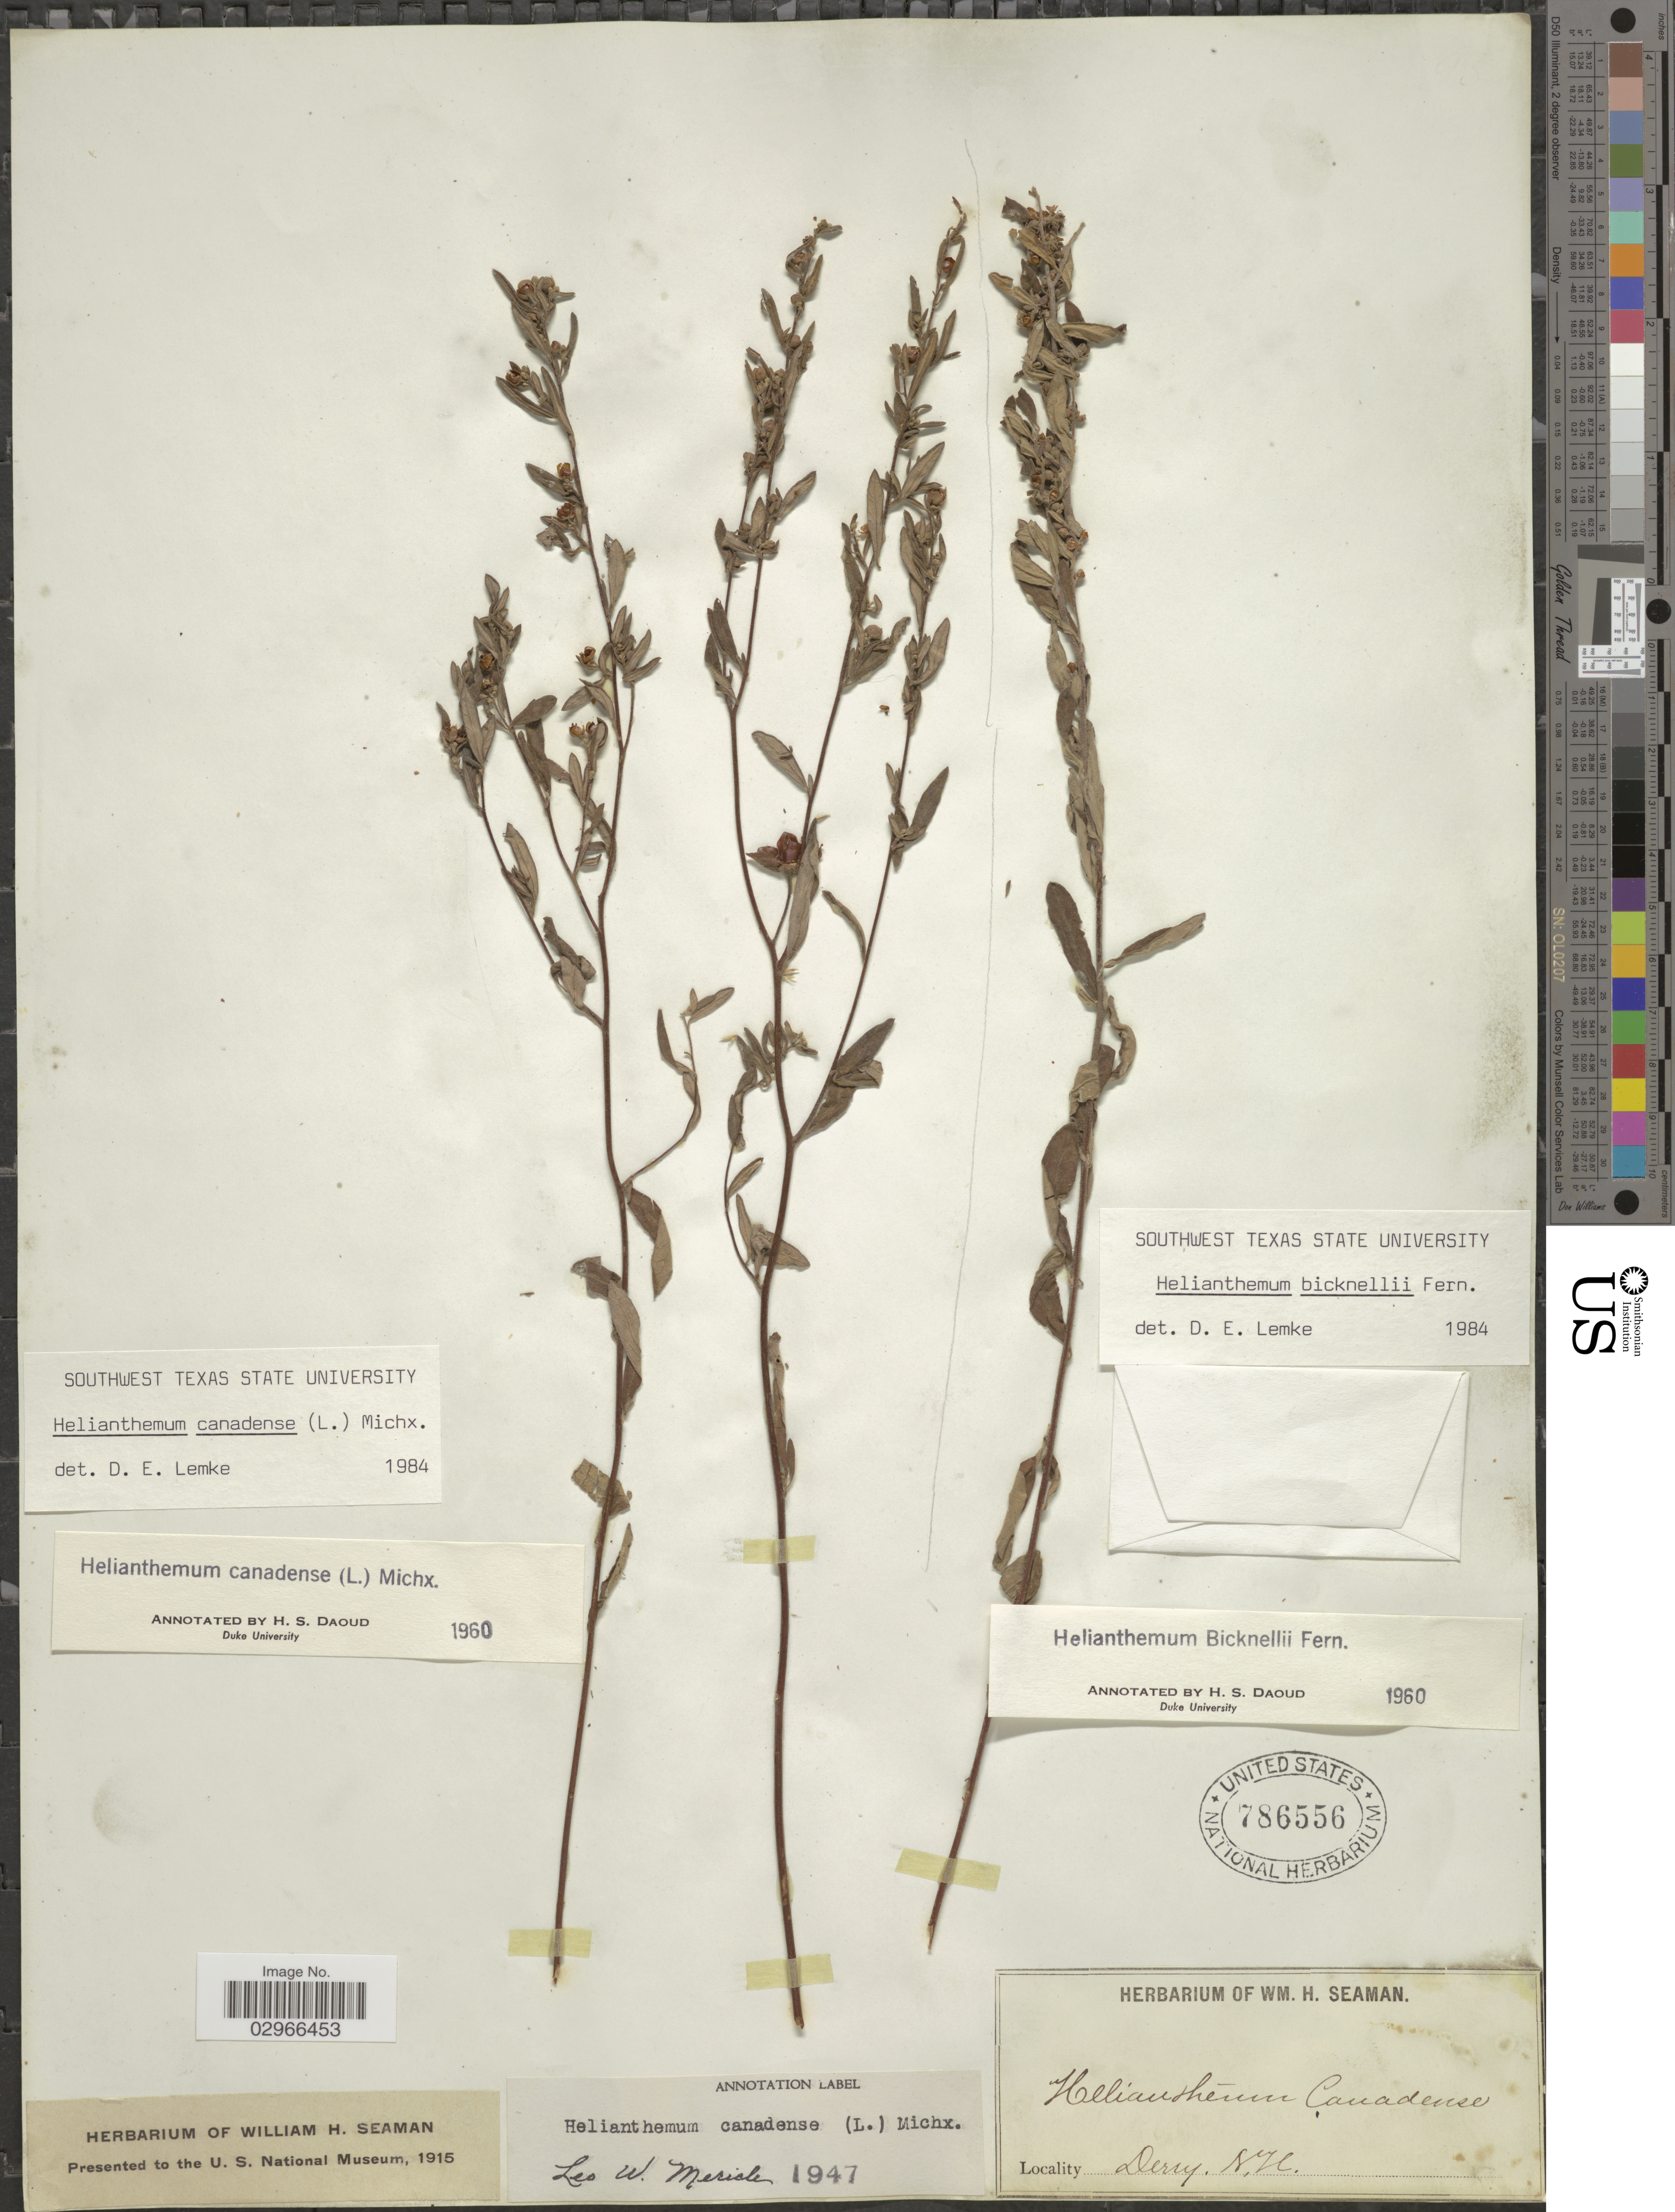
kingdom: Plantae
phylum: Tracheophyta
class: Magnoliopsida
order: Malvales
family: Cistaceae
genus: Helianthemum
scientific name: Helianthemum bicknellii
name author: Fernald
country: United States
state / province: New Hampshire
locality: Derry, N.H.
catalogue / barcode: US 786556